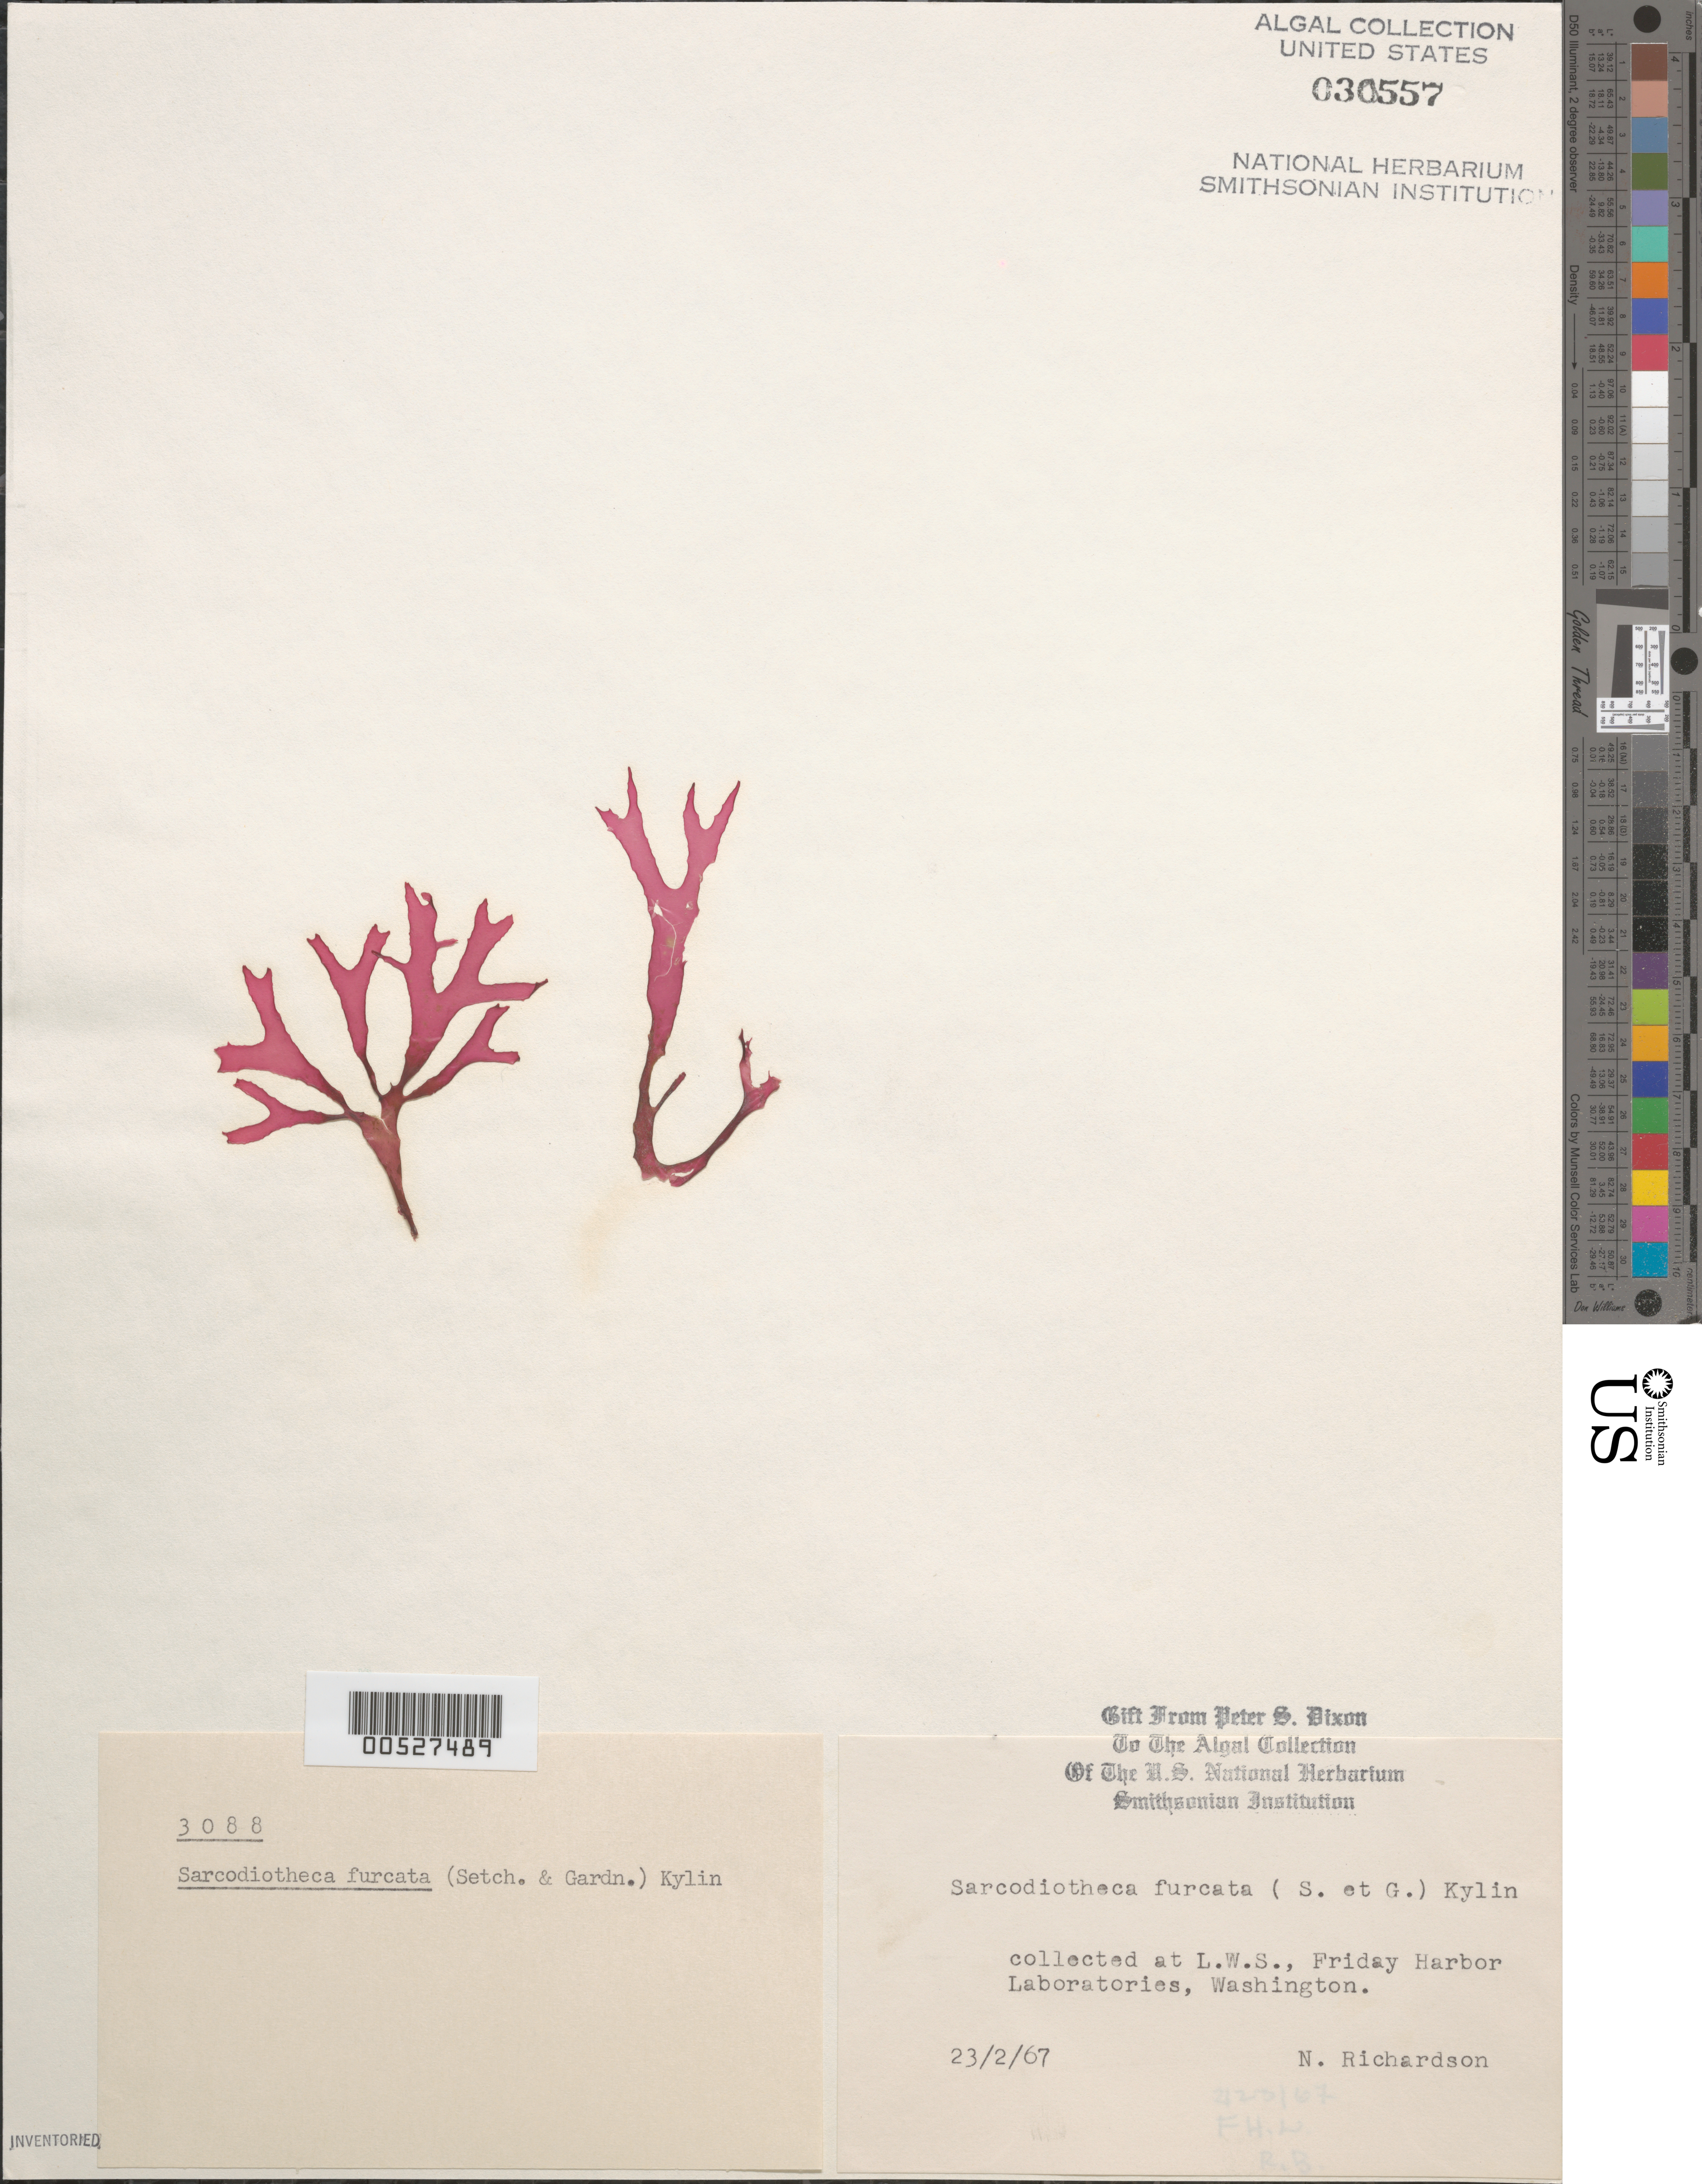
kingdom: Plantae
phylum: Rhodophyta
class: Florideophyceae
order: Gigartinales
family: Solieriaceae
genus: Sarcodiotheca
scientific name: Sarcodiotheca furcata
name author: (Setch. & N.L. Gardner) Kylin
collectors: N. Richardson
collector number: PSD 3088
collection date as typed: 23 Feb 1967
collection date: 1967-02-23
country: United States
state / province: Washington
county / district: San Juan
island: San Juan Island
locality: Friday Harbor Laboratories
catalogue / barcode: US 30557